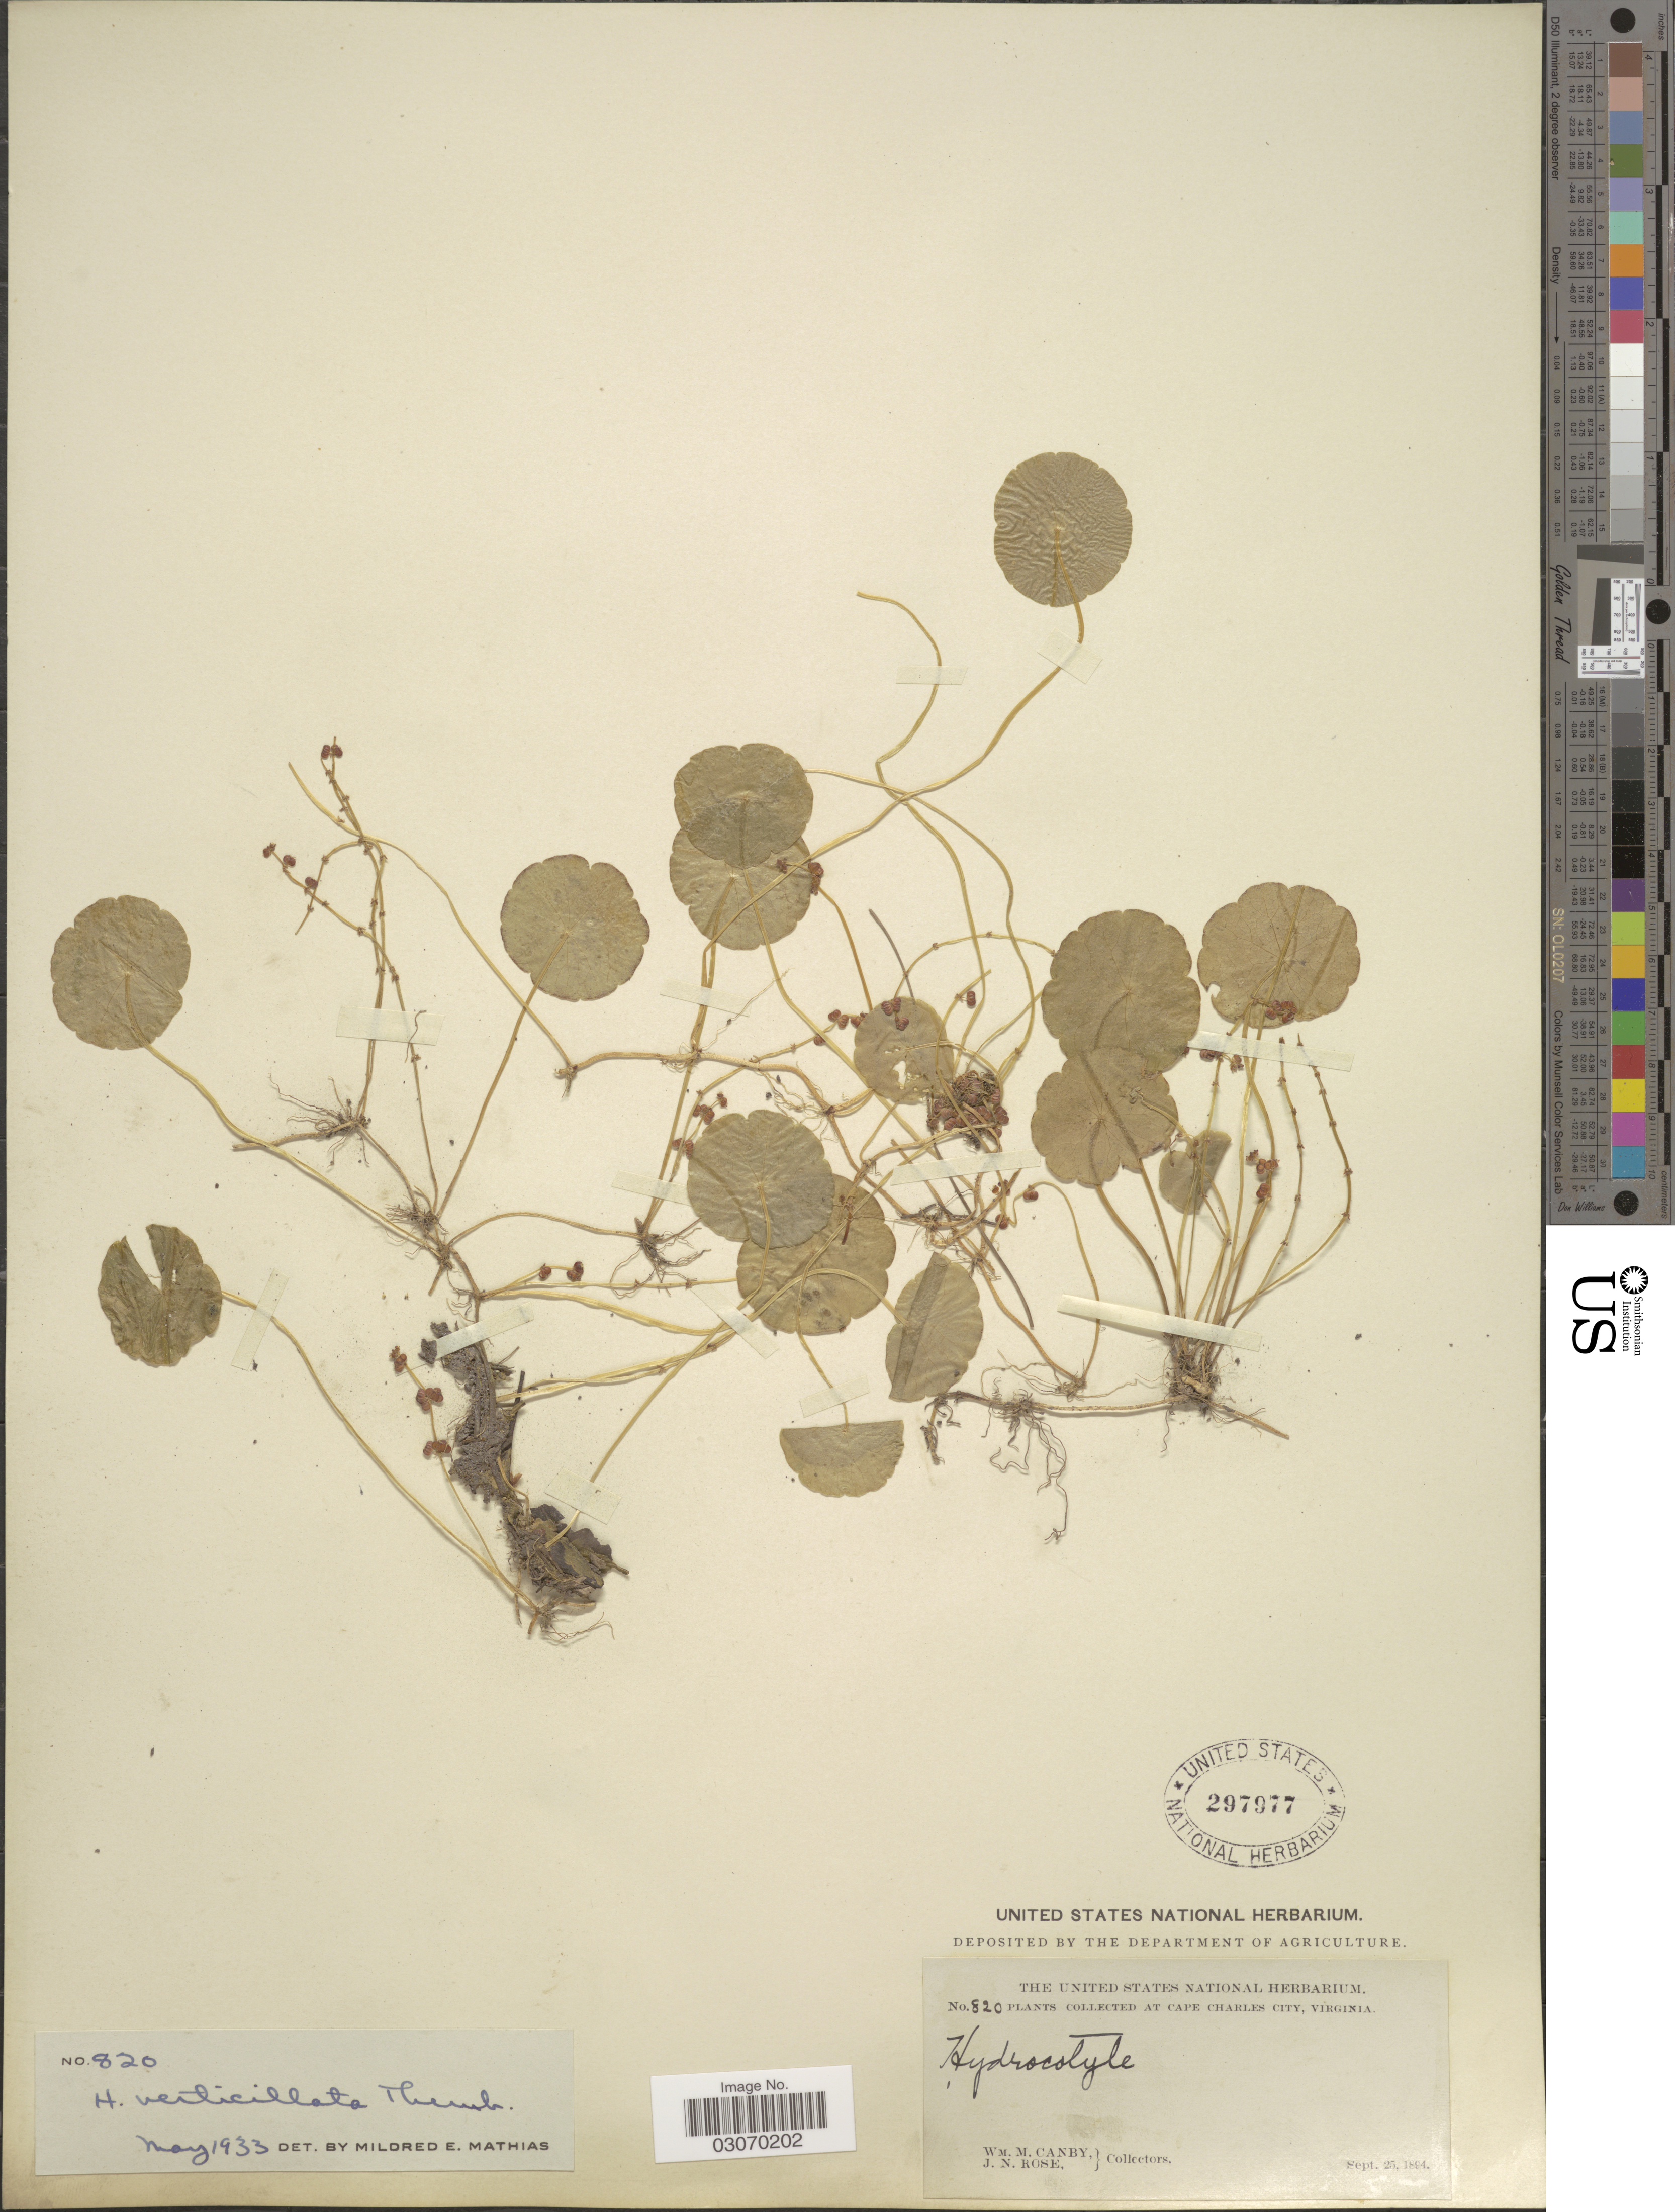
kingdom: Plantae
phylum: Tracheophyta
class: Magnoliopsida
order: Apiales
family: Araliaceae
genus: Hydrocotyle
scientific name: Hydrocotyle verticillata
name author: Thunb.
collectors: W. M. Canby & J. N. Rose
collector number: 820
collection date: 1894-09-25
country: United States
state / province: Virginia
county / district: Charles City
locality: At Cape Charles City.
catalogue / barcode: US 297977